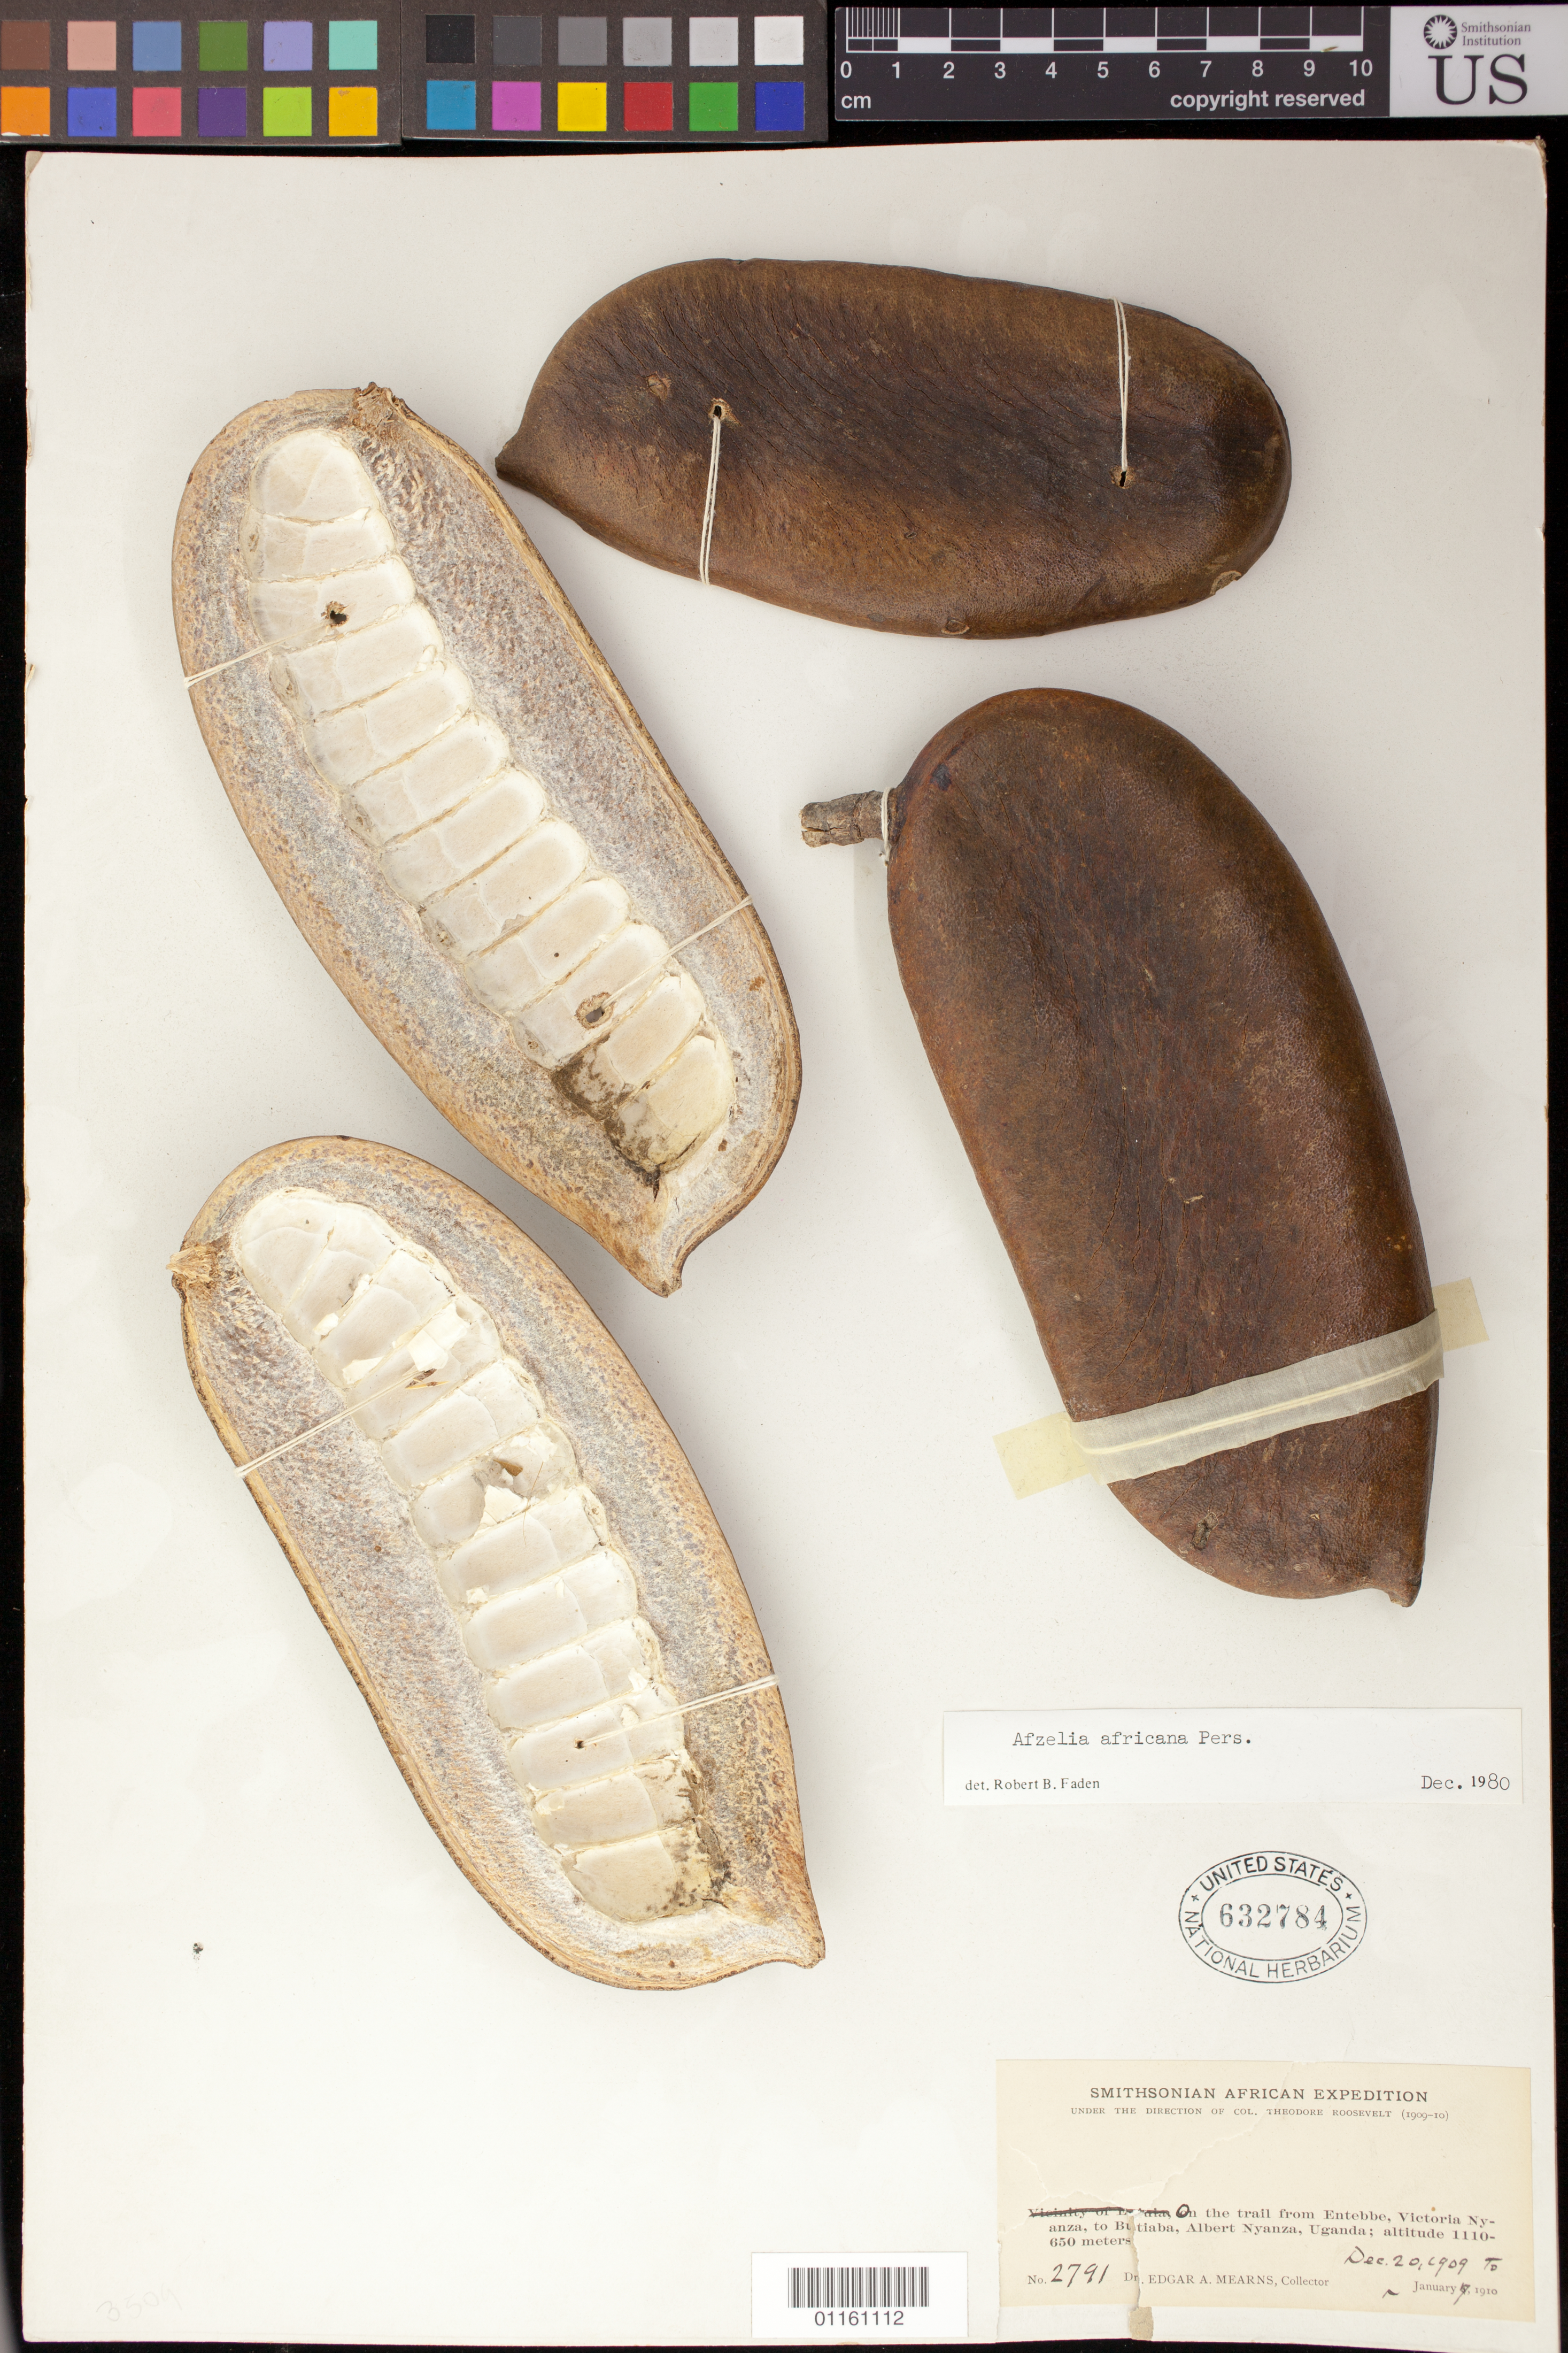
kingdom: Plantae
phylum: Tracheophyta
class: Magnoliopsida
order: Fabales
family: Fabaceae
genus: Afzelia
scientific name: Afzelia africana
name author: Sm. ex Pers.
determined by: Faden, Robert B., (US), Smithsonian Institution - National Museum of Natural History (UNITED STATES)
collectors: E. A. Mearns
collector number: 2791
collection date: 1909-12-20/1910-01-07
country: Uganda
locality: On the trail from Entebbe, Victoria Nyanza, to Butiaba, Albert Nyanza,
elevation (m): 650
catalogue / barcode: US 632784